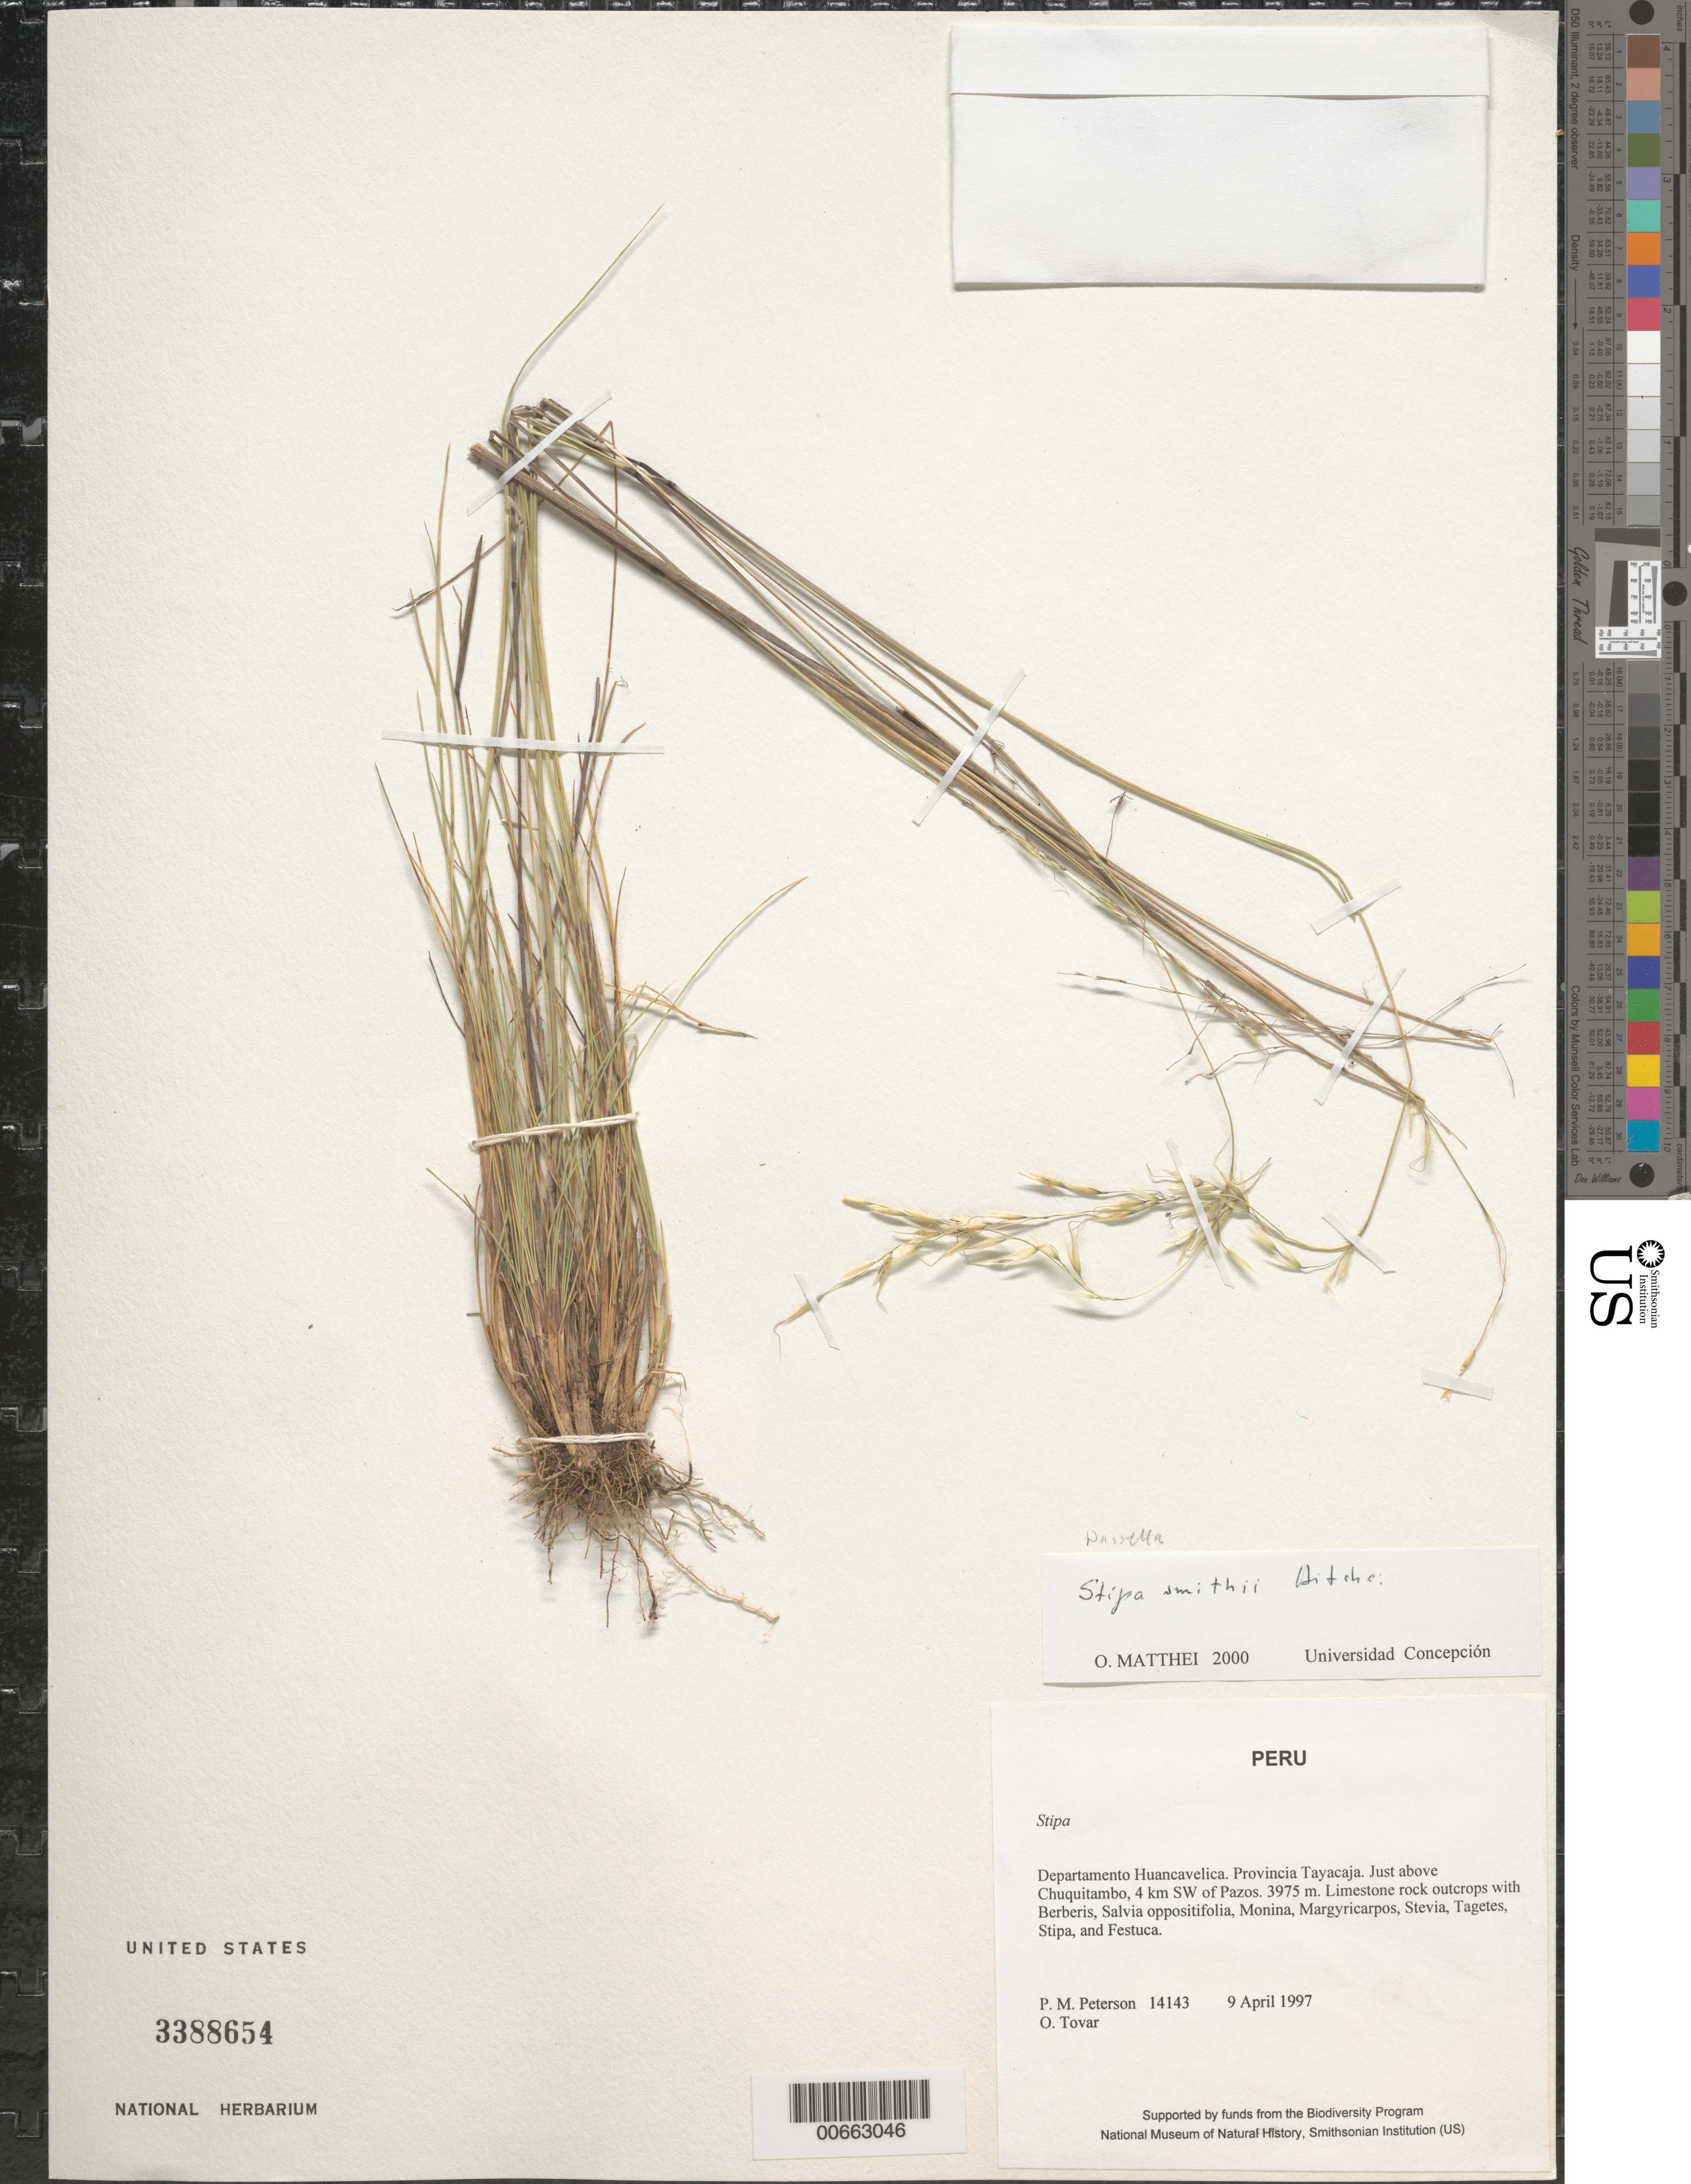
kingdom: Plantae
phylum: Tracheophyta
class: Liliopsida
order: Poales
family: Poaceae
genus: Nassella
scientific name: Nassella smithii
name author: (Hitchc.) Barkworth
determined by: Poaceae Reorganization Project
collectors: P. M. Peterson & Ó. Tovar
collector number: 14143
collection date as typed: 09 Apr 1997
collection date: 1997-04-09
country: Peru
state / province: Huancavelica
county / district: Tayacaja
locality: Just above Chuquitambo, 4 km SW of Pazos.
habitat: Limestone rock outcrops with Berberis, Salvia oppositifolia, Monina, Margyricarpos, Stevia, Tagetes, Stipa, and Festuca.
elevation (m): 3975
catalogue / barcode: US 3388654